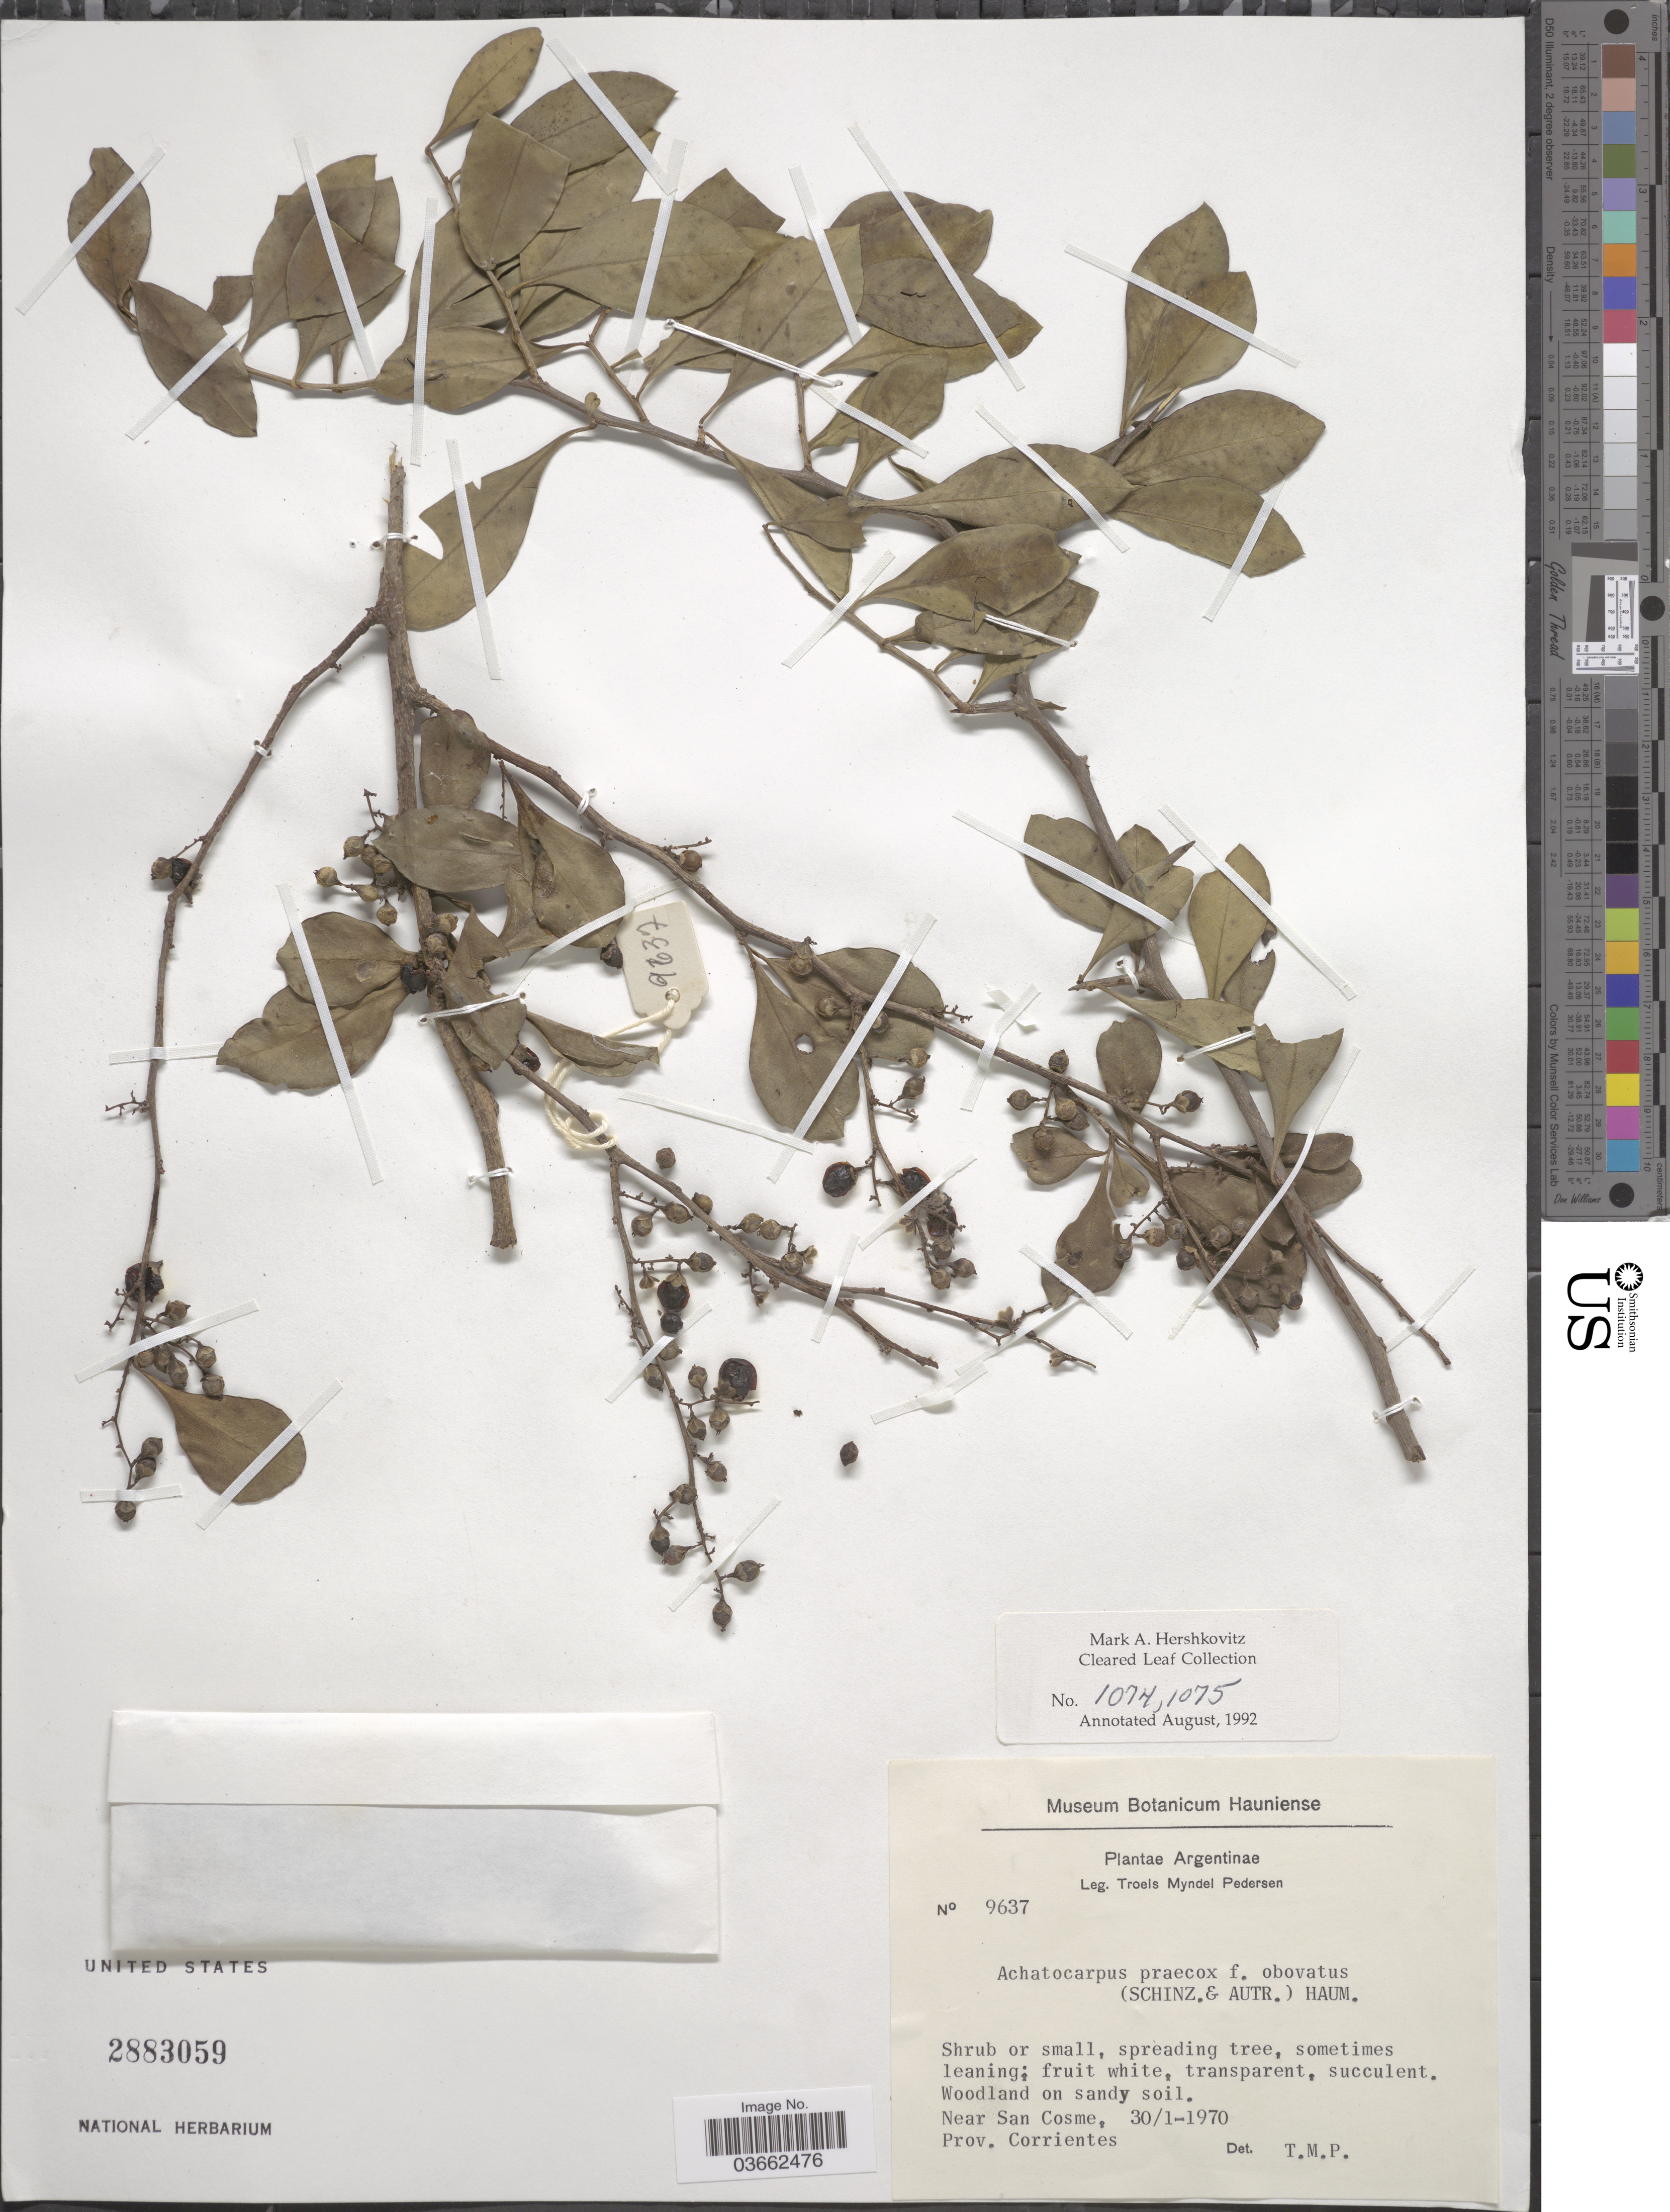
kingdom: Plantae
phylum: Tracheophyta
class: Magnoliopsida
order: Caryophyllales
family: Achatocarpaceae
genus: Achatocarpus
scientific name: Achatocarpus praecox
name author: Griseb.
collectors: T. Pederson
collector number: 9637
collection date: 1970-01-30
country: Argentina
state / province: Corrientes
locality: Near San Cosme.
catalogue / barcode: US 2883059